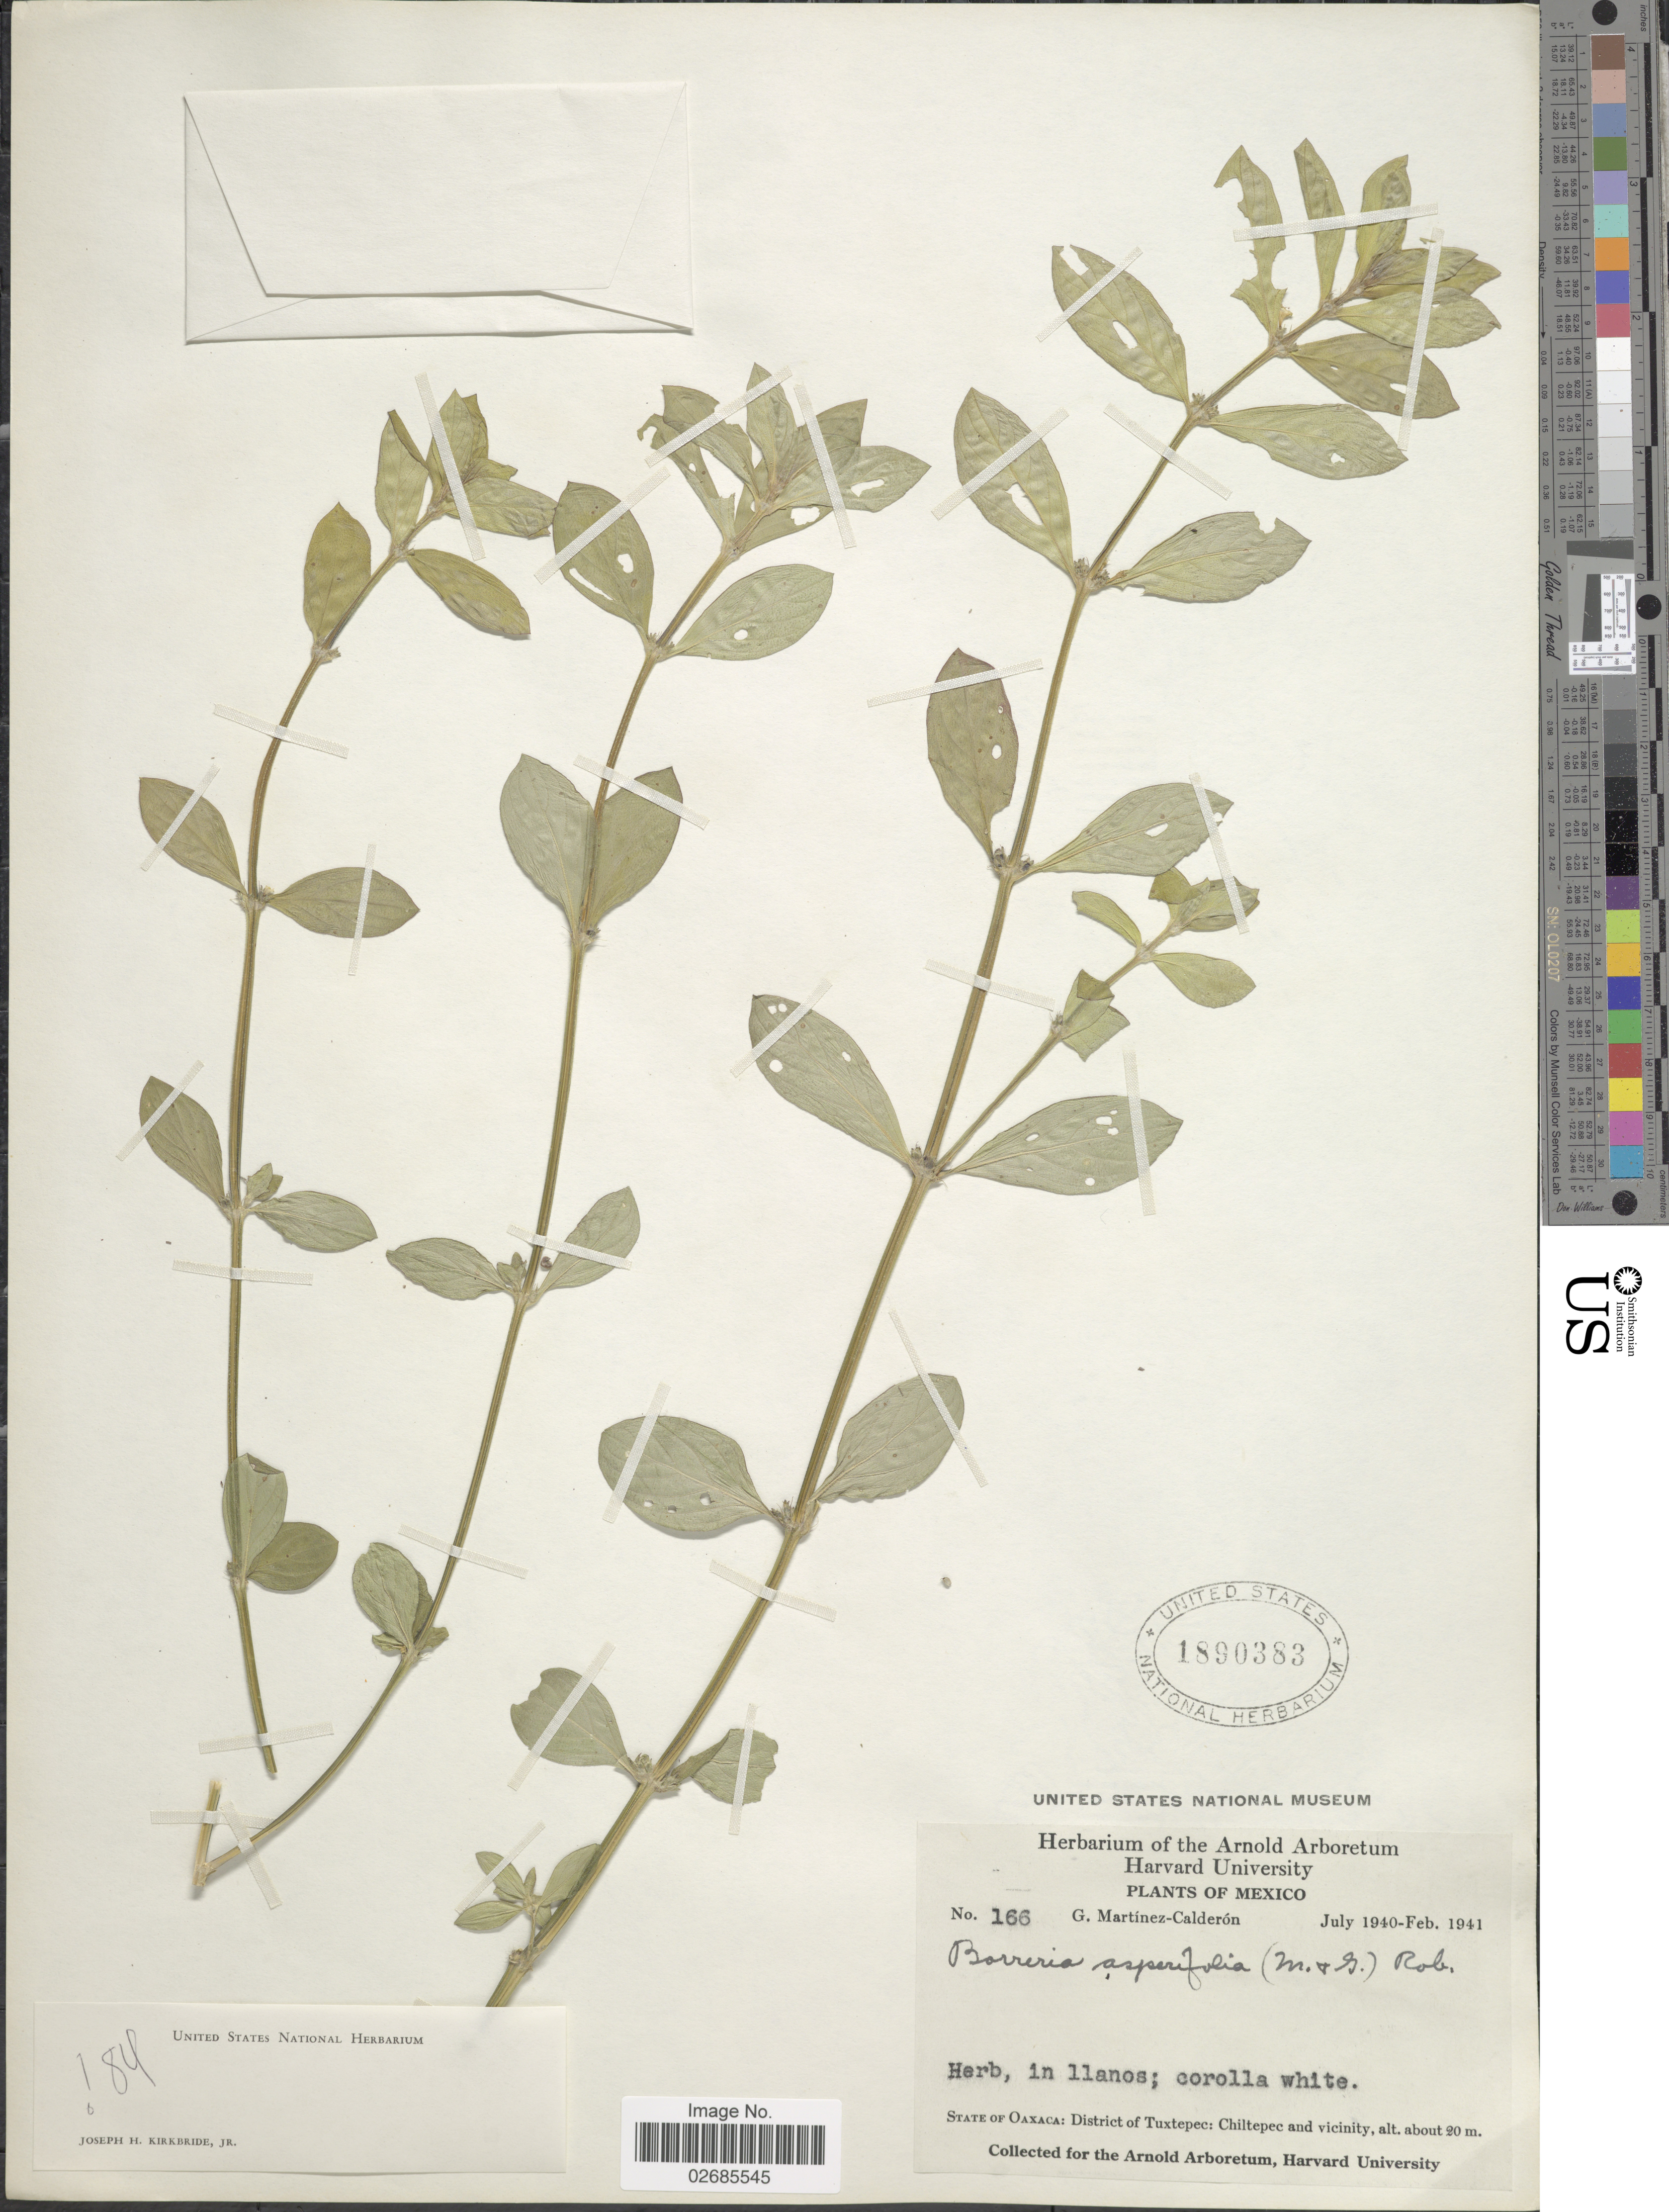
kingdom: Plantae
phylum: Tracheophyta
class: Magnoliopsida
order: Gentianales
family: Rubiaceae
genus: Borreria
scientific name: Borreria asperifolia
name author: (M. Martens & Galeotti) Rob.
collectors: G. Martínez Calderón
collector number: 166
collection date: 1940-07/1941-02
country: Mexico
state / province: Oaxaca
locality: District of Tuxtepec: Chiltepec and vicinity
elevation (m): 20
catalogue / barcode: US 1890383